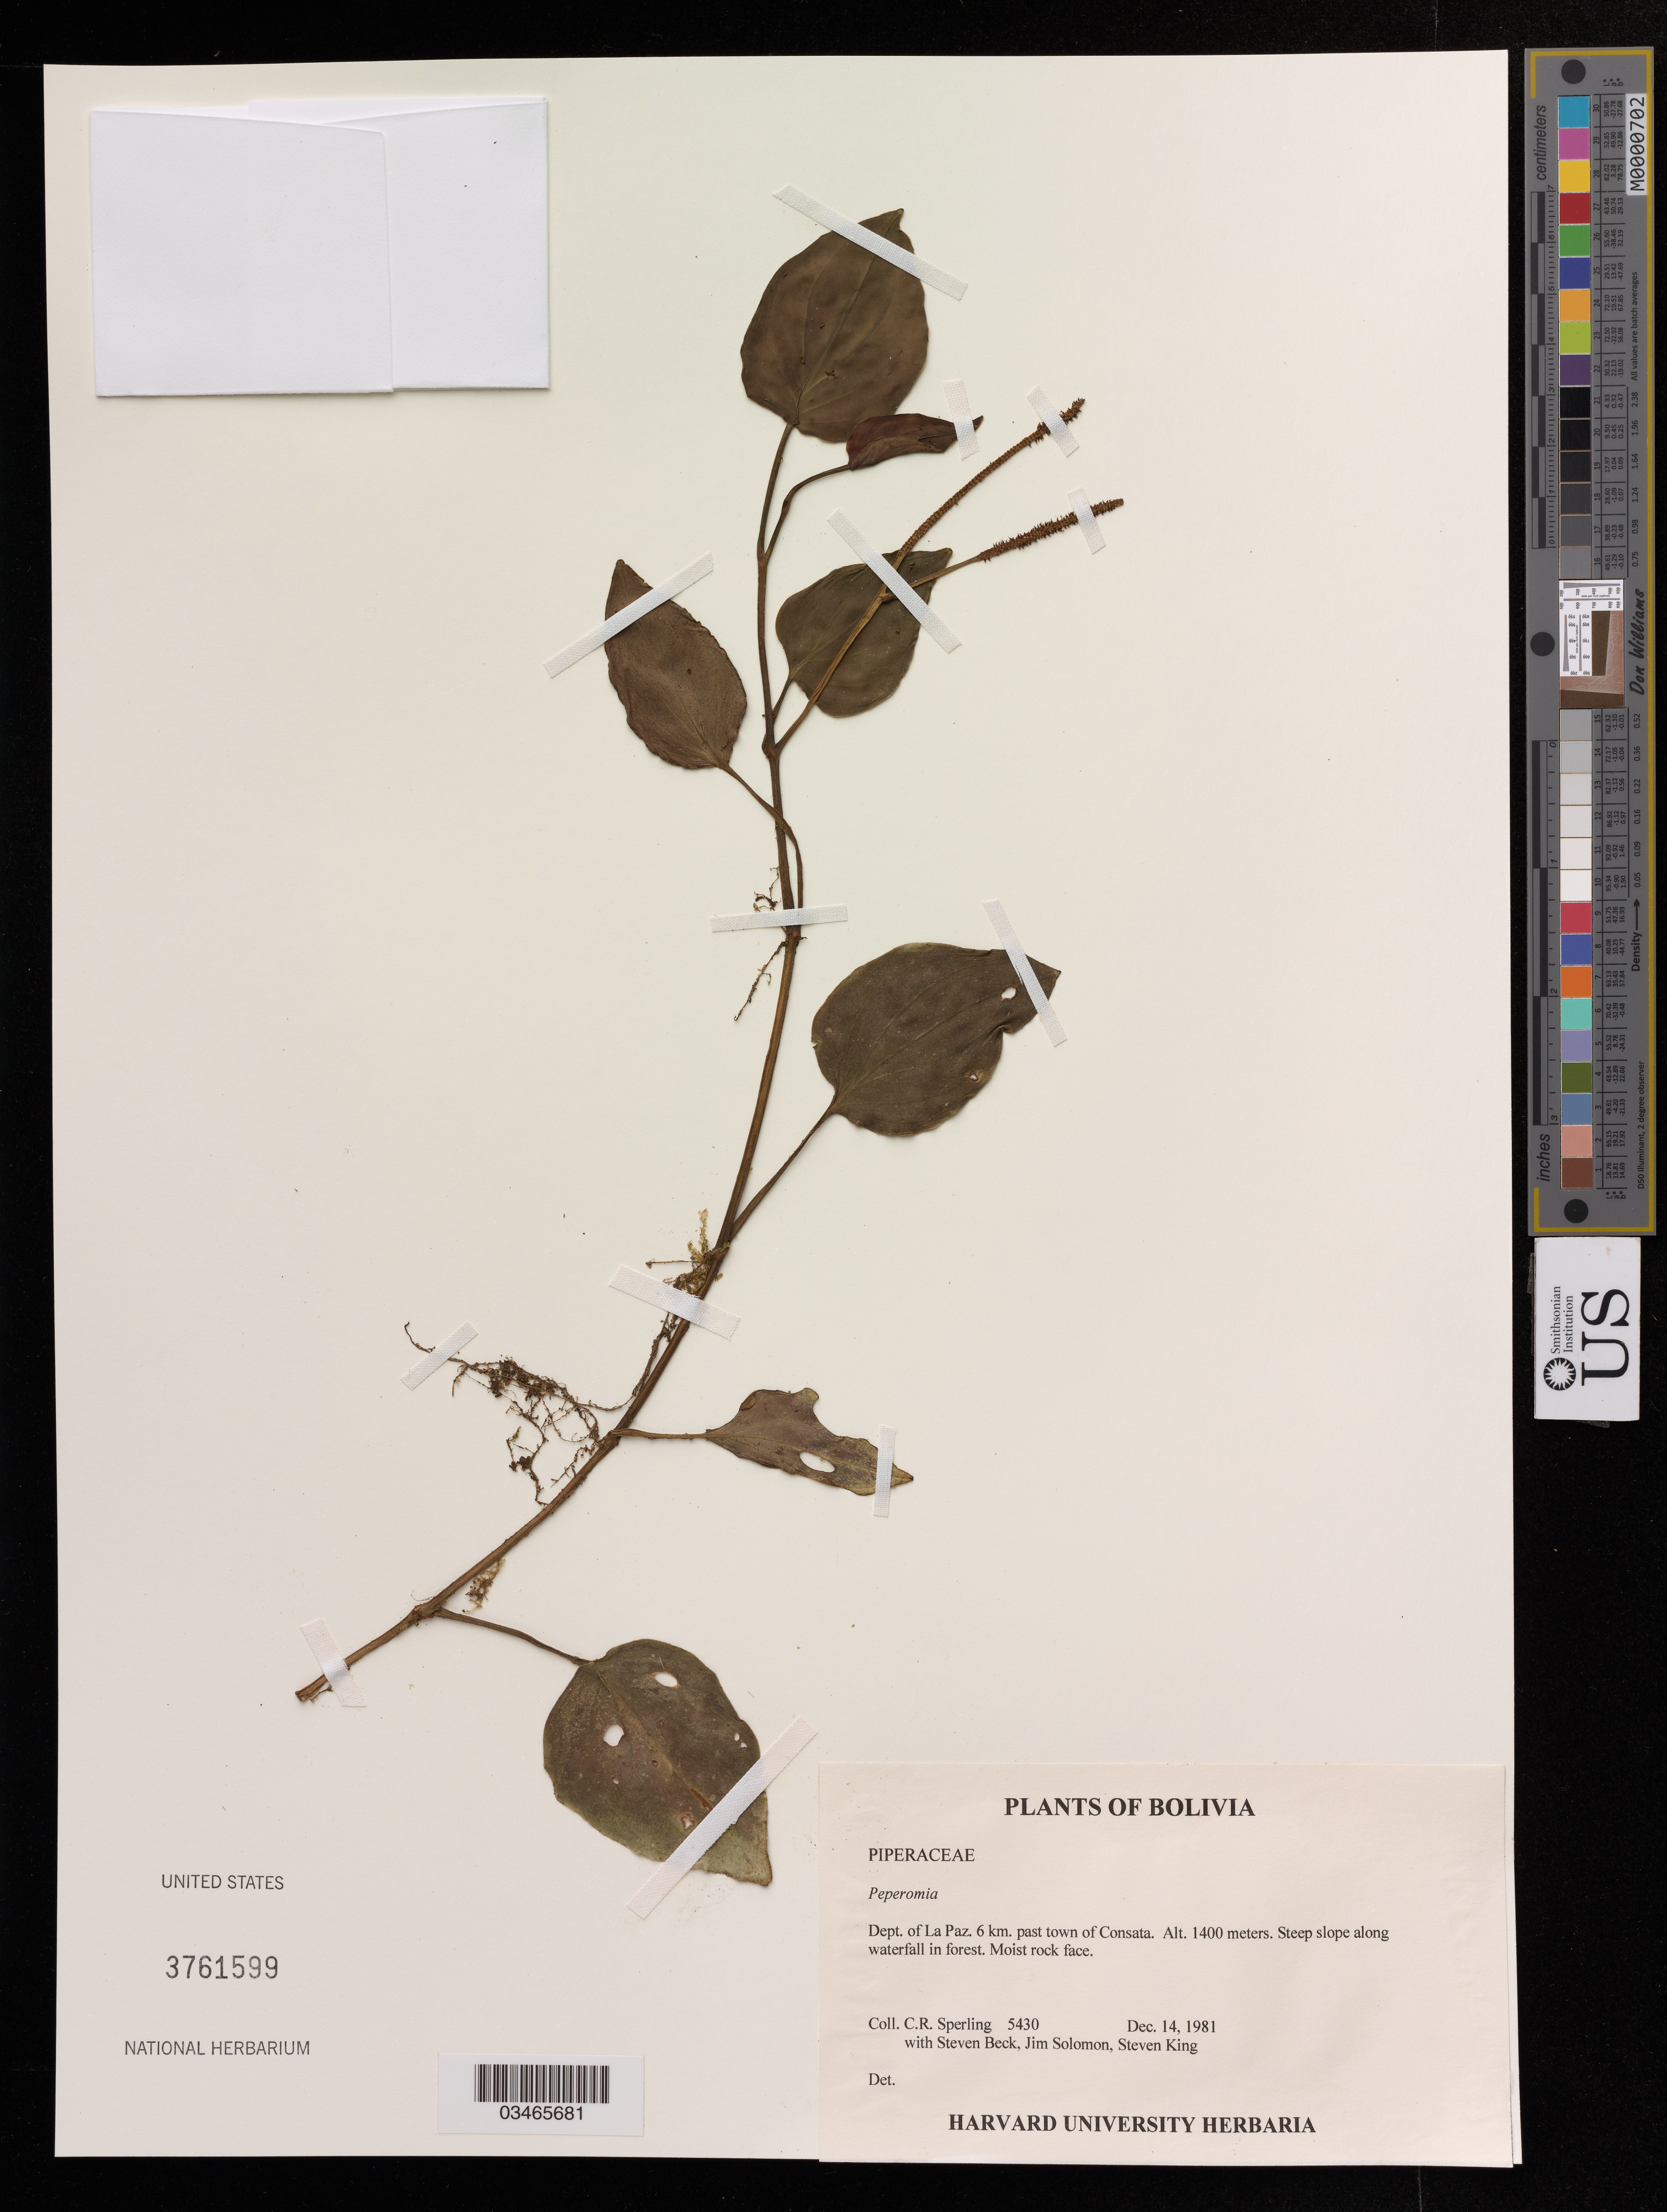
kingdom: Plantae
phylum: Tracheophyta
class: Magnoliopsida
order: Piperales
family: Piperaceae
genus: Peperomia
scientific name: Peperomia sp.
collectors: C. R. Sperling, S. Beck & J. Soloman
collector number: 5430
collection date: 1981-12-14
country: Bolivia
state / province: La Paz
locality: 6 km. past town of Consata.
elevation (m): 1400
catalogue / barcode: US 3761599